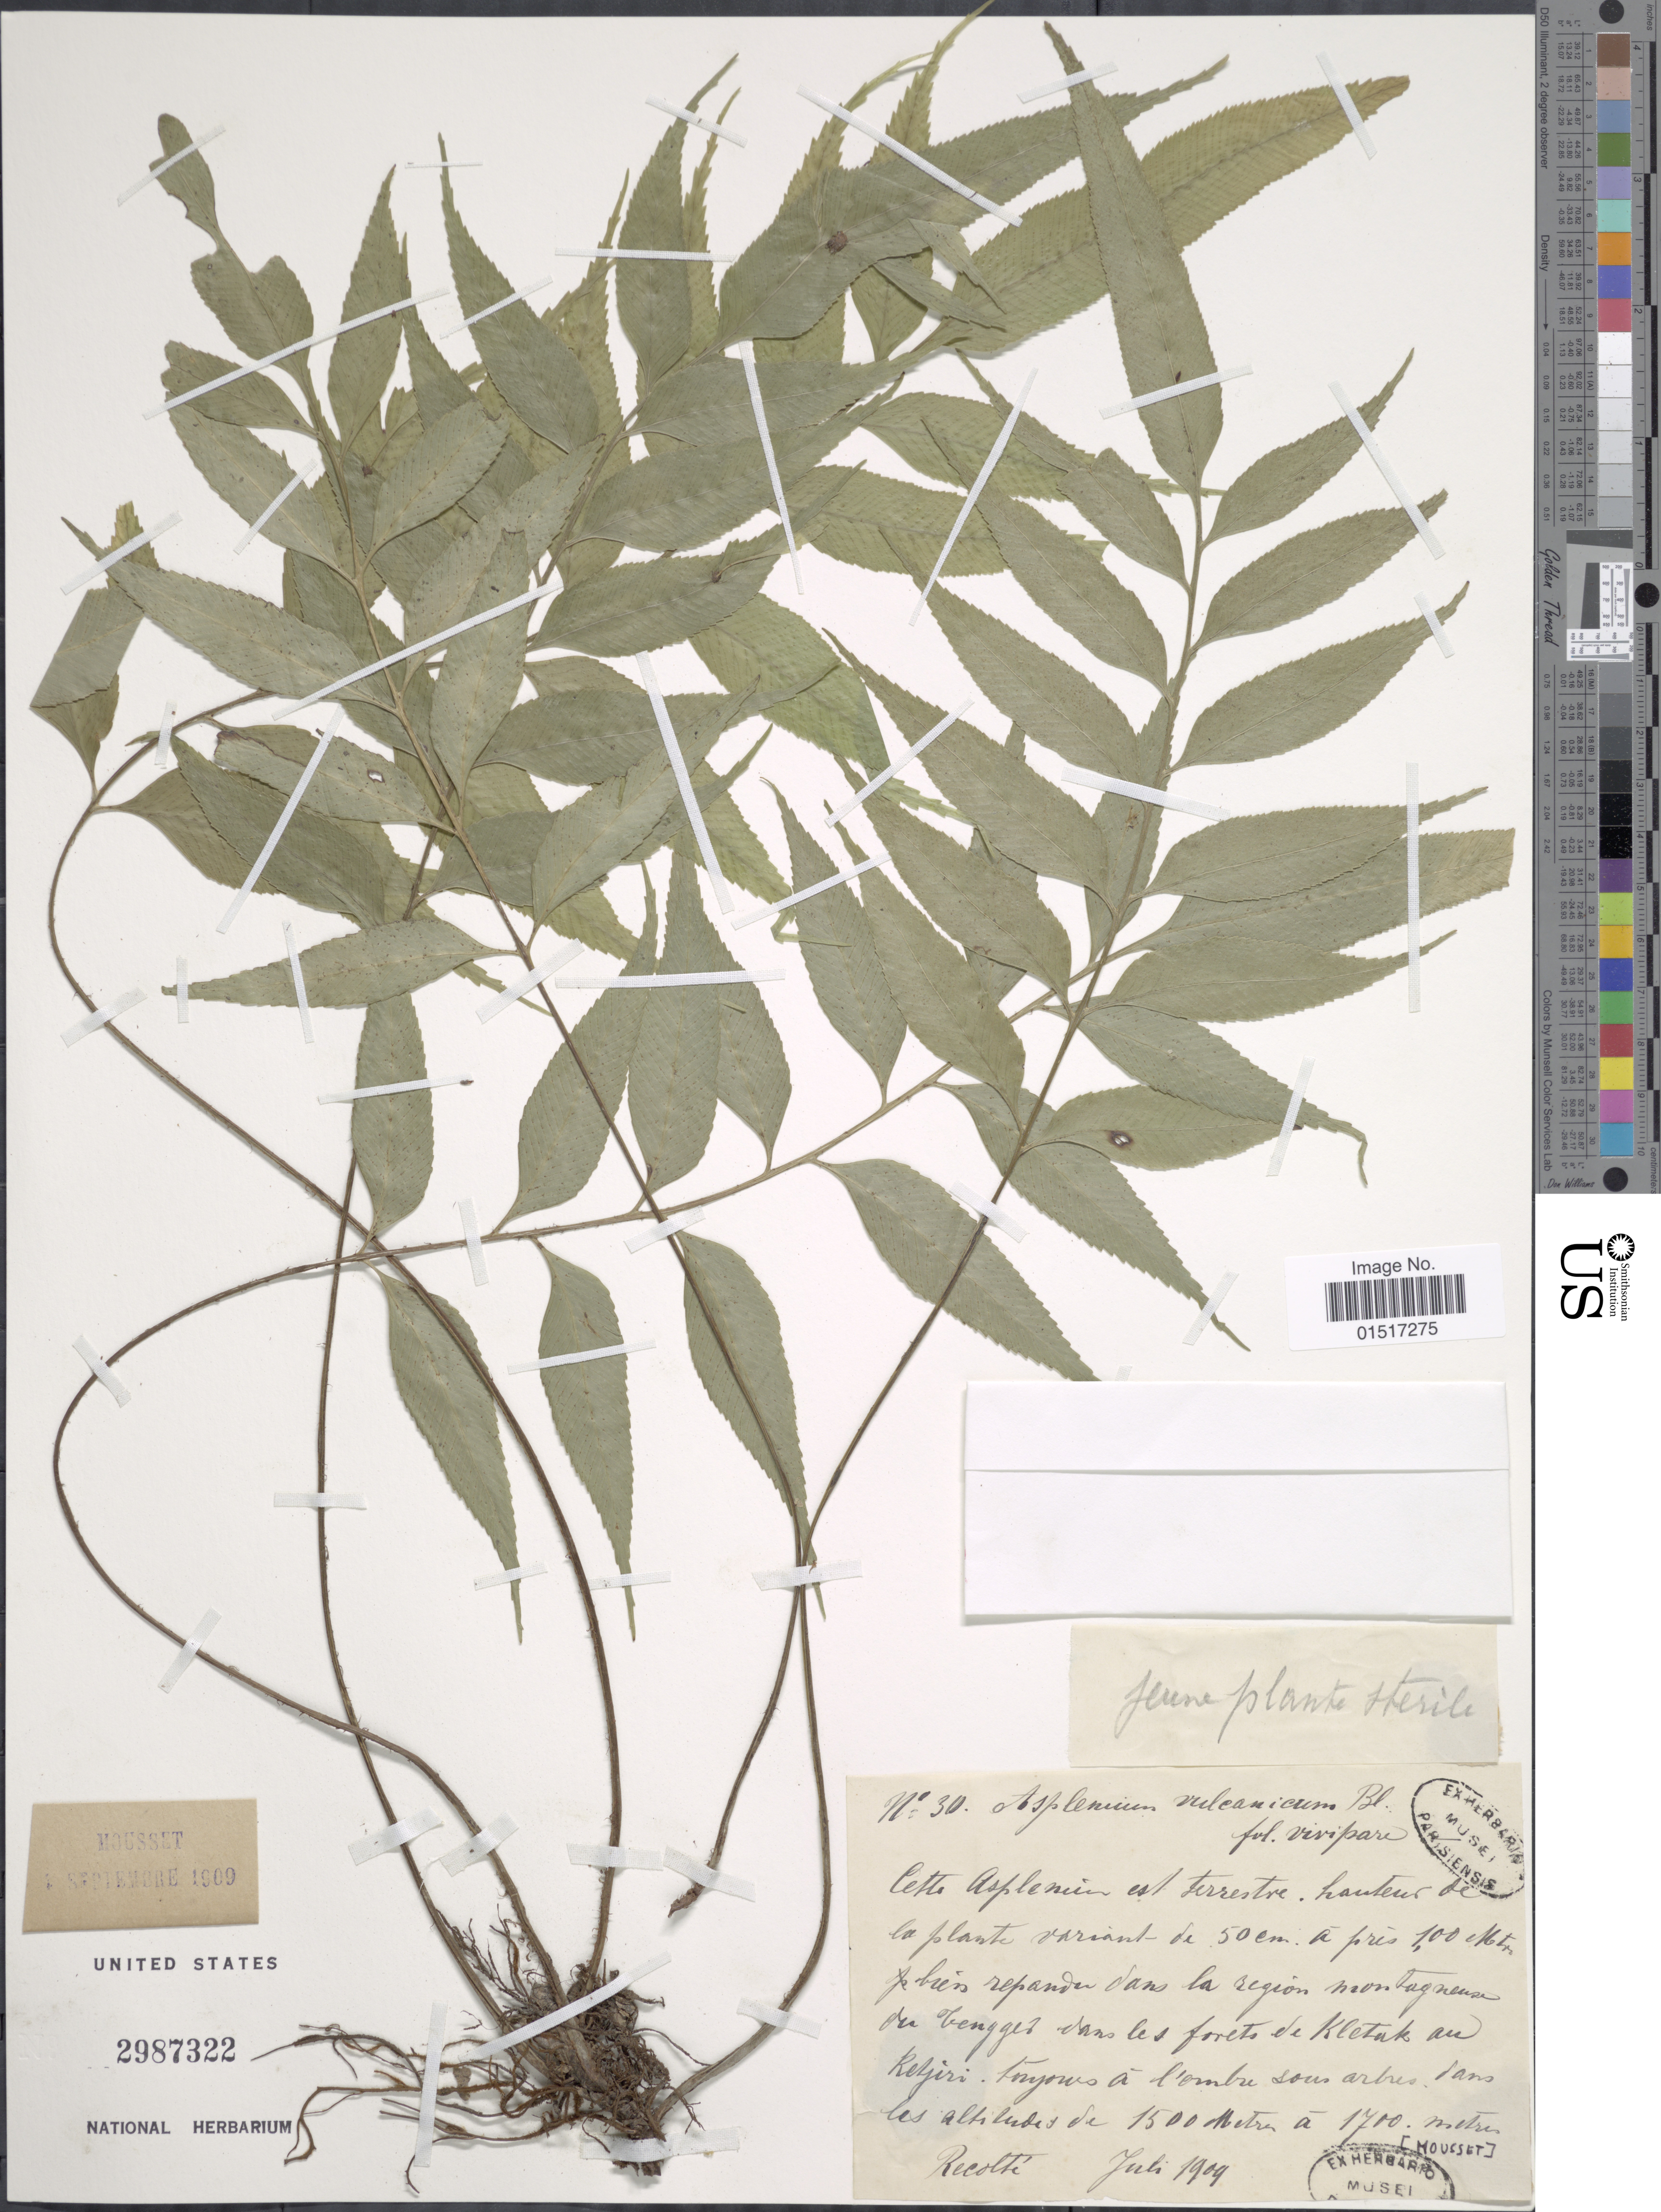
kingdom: Plantae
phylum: Tracheophyta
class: Polypodiopsida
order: Polypodiales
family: Aspleniaceae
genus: Asplenium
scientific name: Asplenium vulcanicum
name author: Blume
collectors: Mousset, --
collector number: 30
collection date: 1909-07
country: Indonesia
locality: Bien repandu dans la region montagneuse du Tengger dans les forets de Kletak au Reljiri. Loujours à l'ombre sous arbres.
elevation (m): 1500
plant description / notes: Corrected "Bien repandeu dans la region neon lagneuze du bengger vans les forets de Kletak au Reljiri. Toujows á lómbre sous arbes" to "Bien repandu dans la region montagneuse du Tengger dans les forets de Kletak au Reljiri. Loujours à l'ombre sous arbres." Filled Indonesia into Country field.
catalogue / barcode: US 2987322